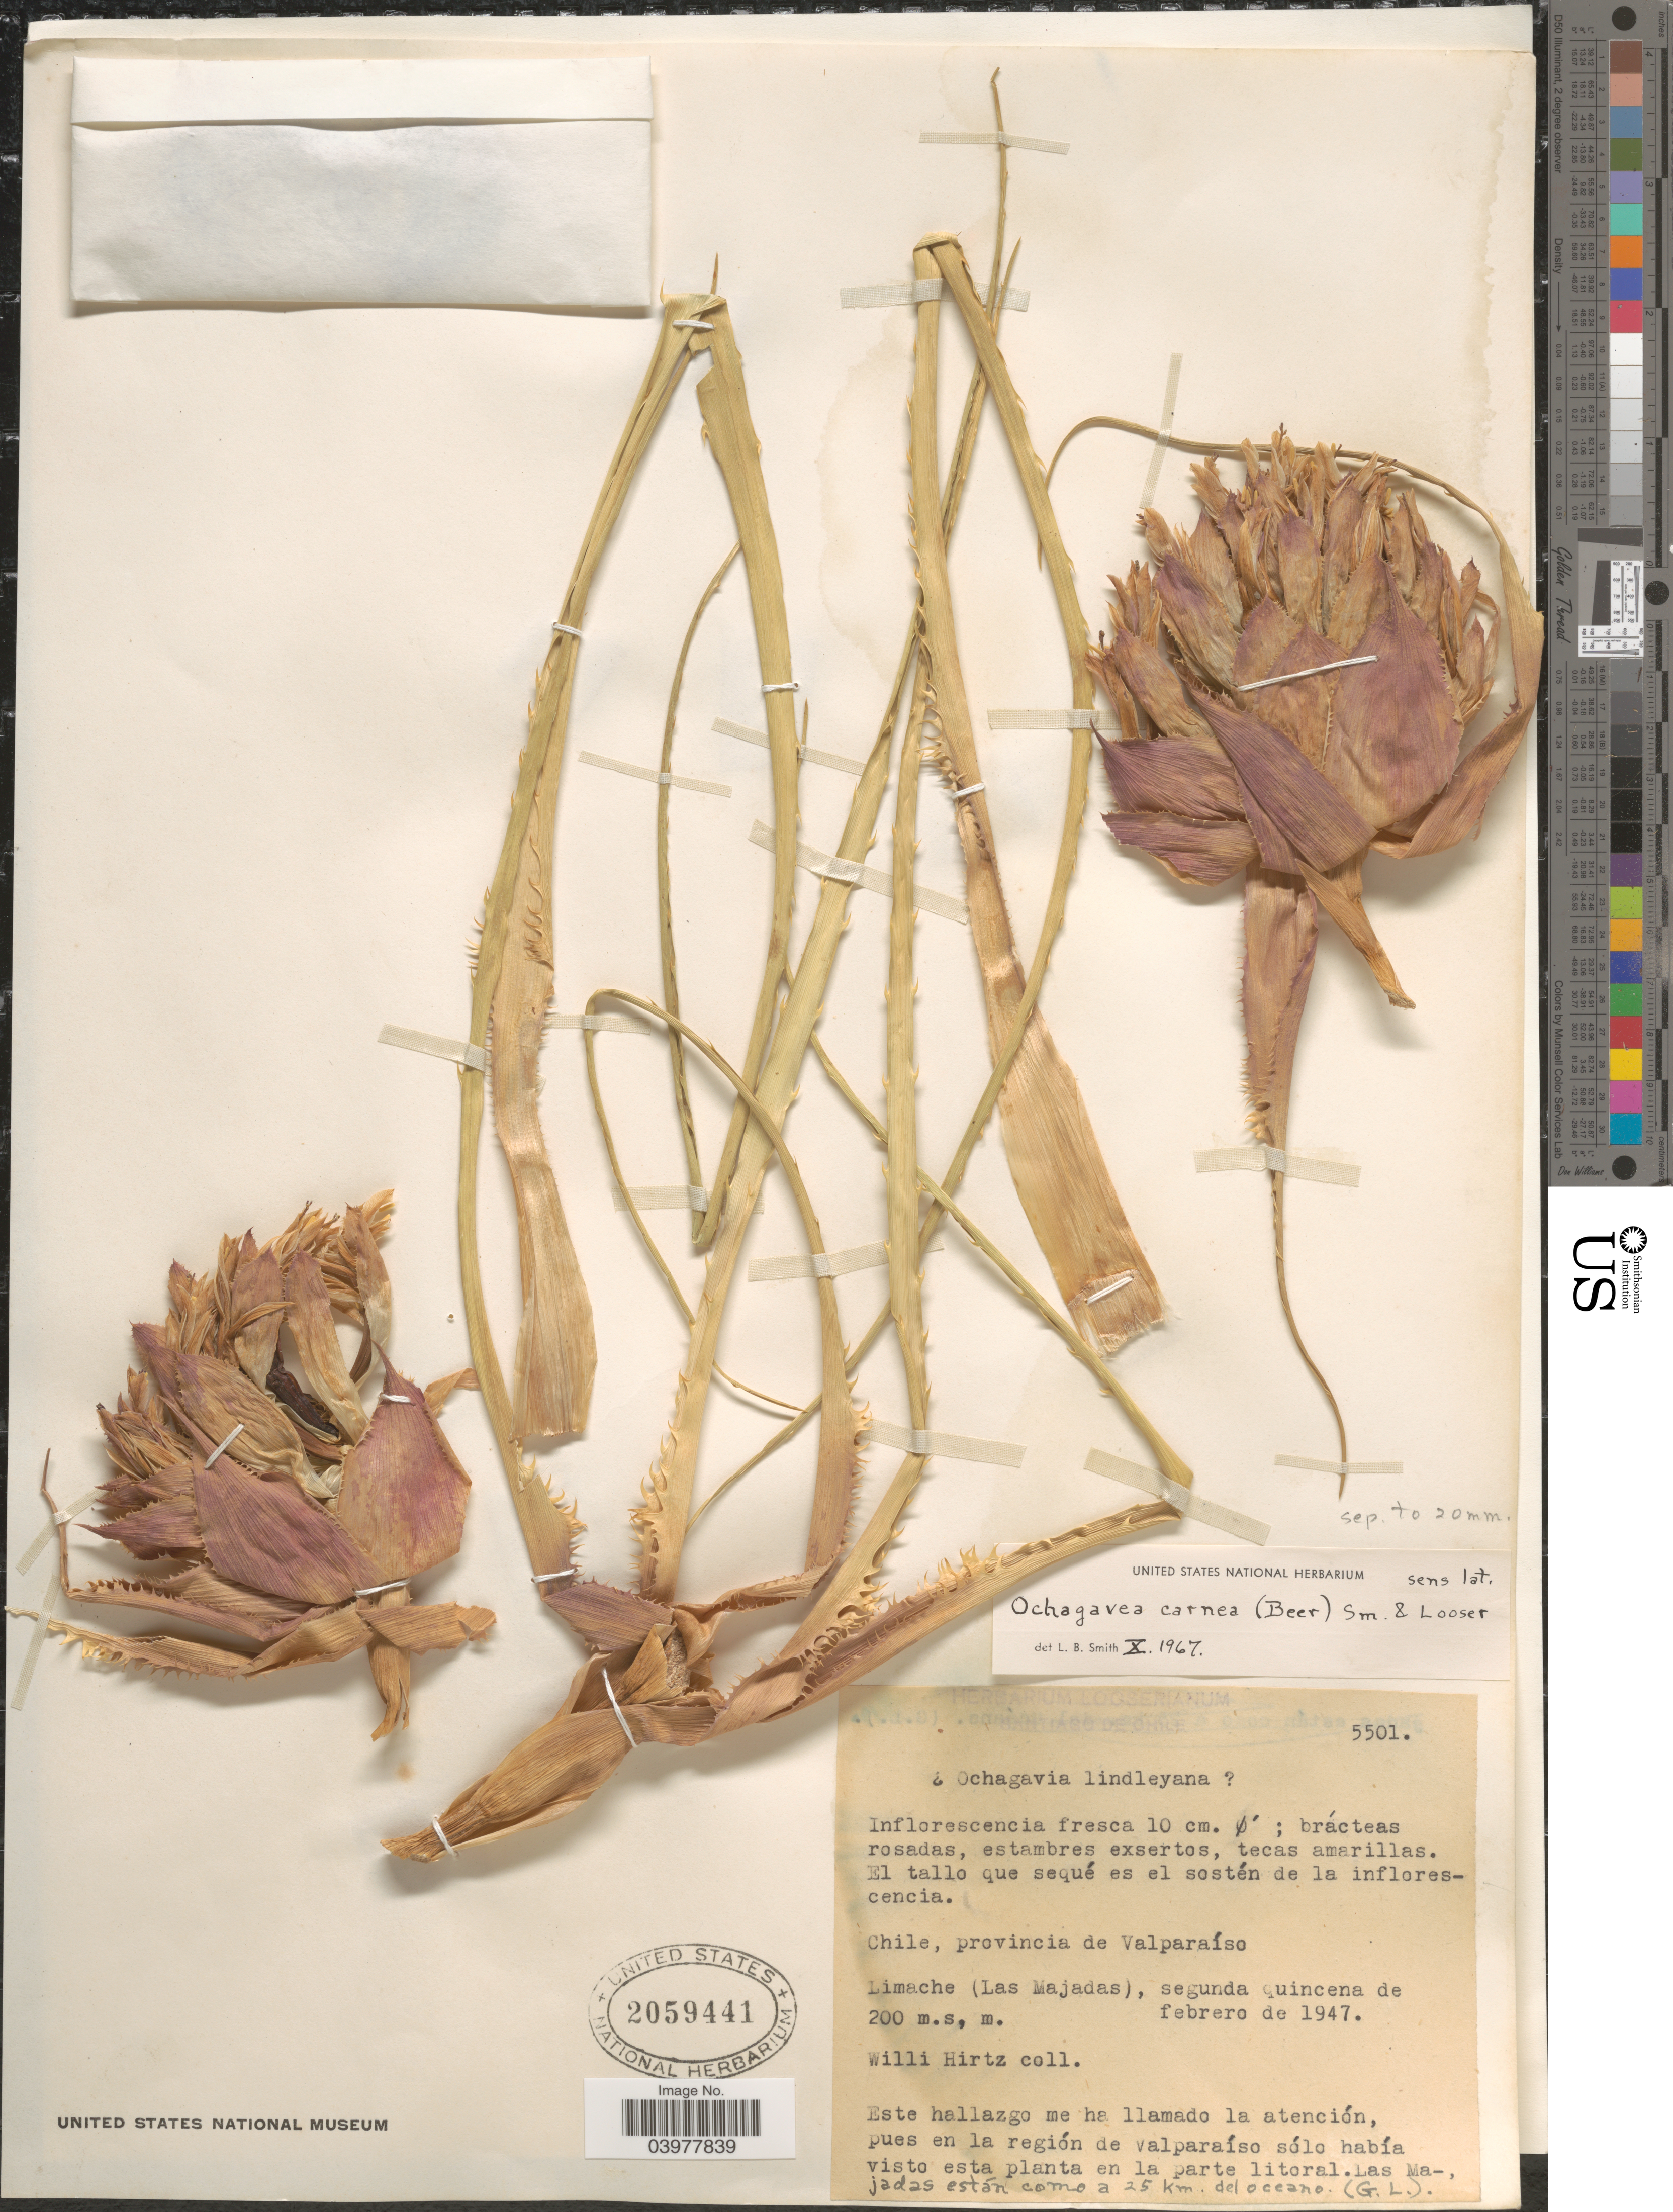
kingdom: Plantae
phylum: Tracheophyta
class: Liliopsida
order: Poales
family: Bromeliaceae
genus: Ochagavia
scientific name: Ochagavia carnea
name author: (Beer) L.B. Sm. & Looser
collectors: W. Hirtz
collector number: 5501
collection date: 1947-02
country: Chile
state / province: Valparaíso (V)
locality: Limache (Las Majadas). Las Majadas están como a 25 Km. del oceano.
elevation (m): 200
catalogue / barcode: US 2059441